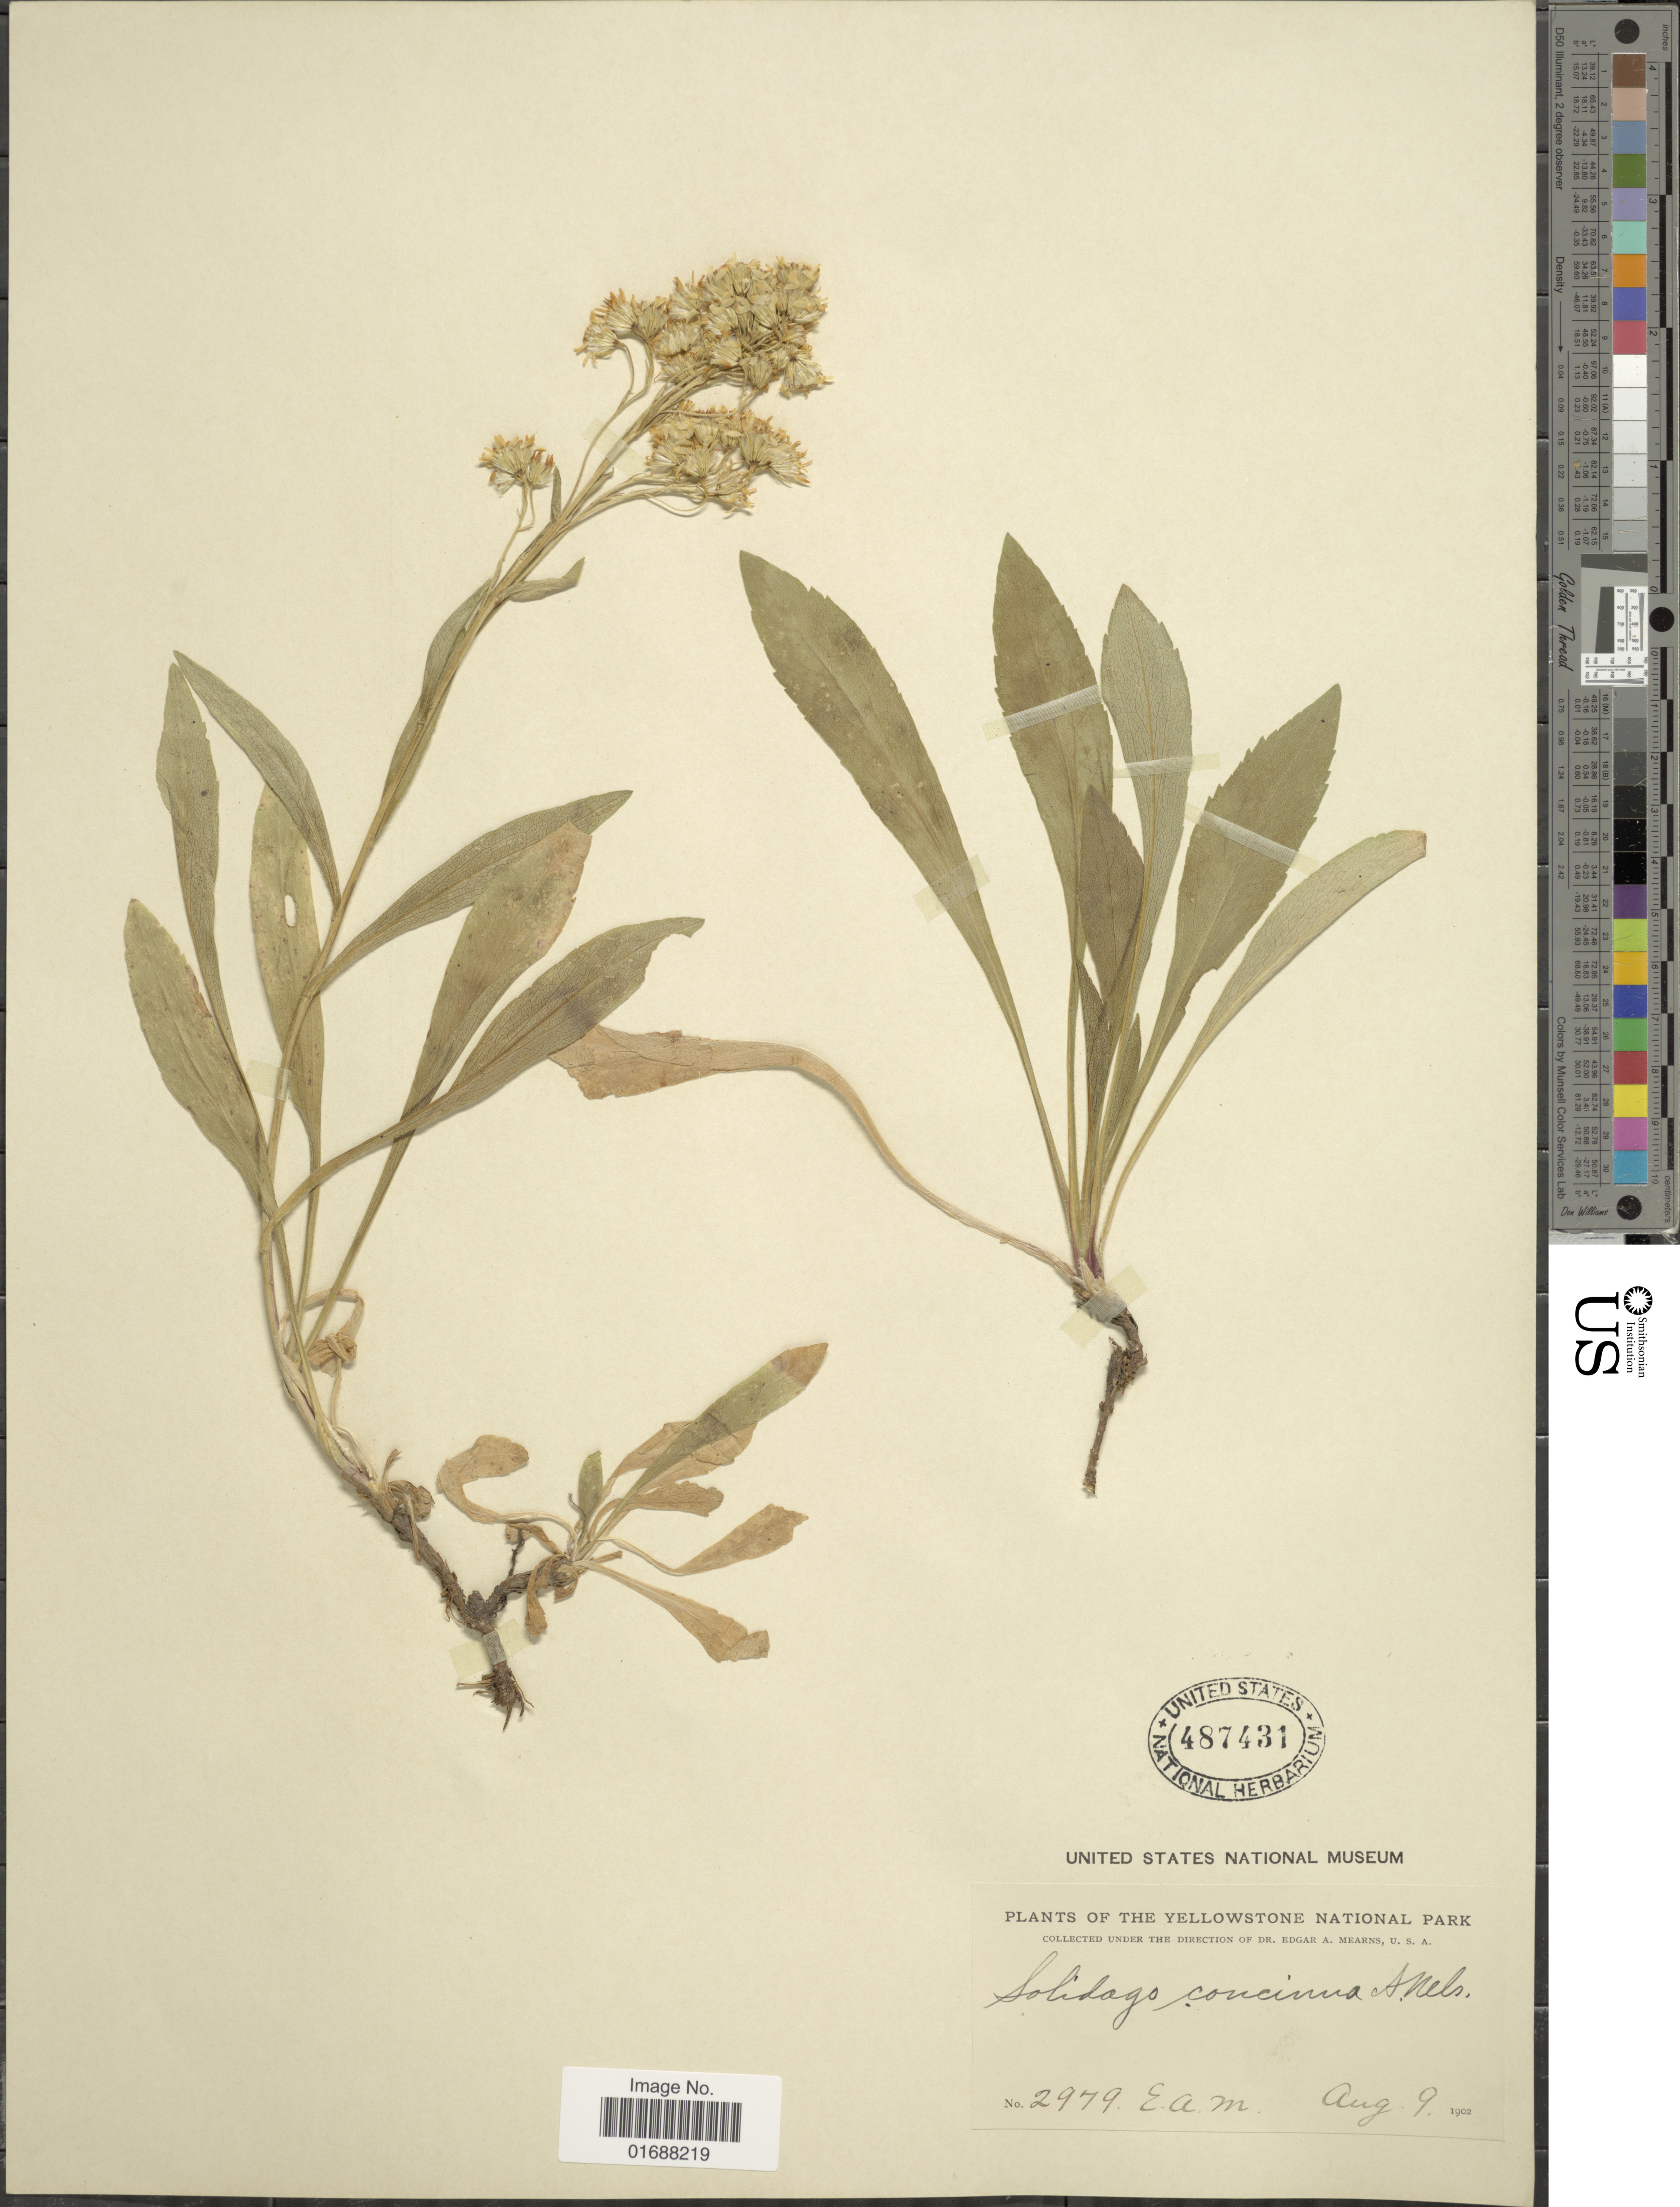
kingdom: Plantae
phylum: Tracheophyta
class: Magnoliopsida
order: Asterales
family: Asteraceae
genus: Solidago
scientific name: Solidago missouriensis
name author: Nutt.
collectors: E. A. Mearns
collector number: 2979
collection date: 1902-08-09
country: United States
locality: Yellowstone National Park.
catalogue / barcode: US 487431